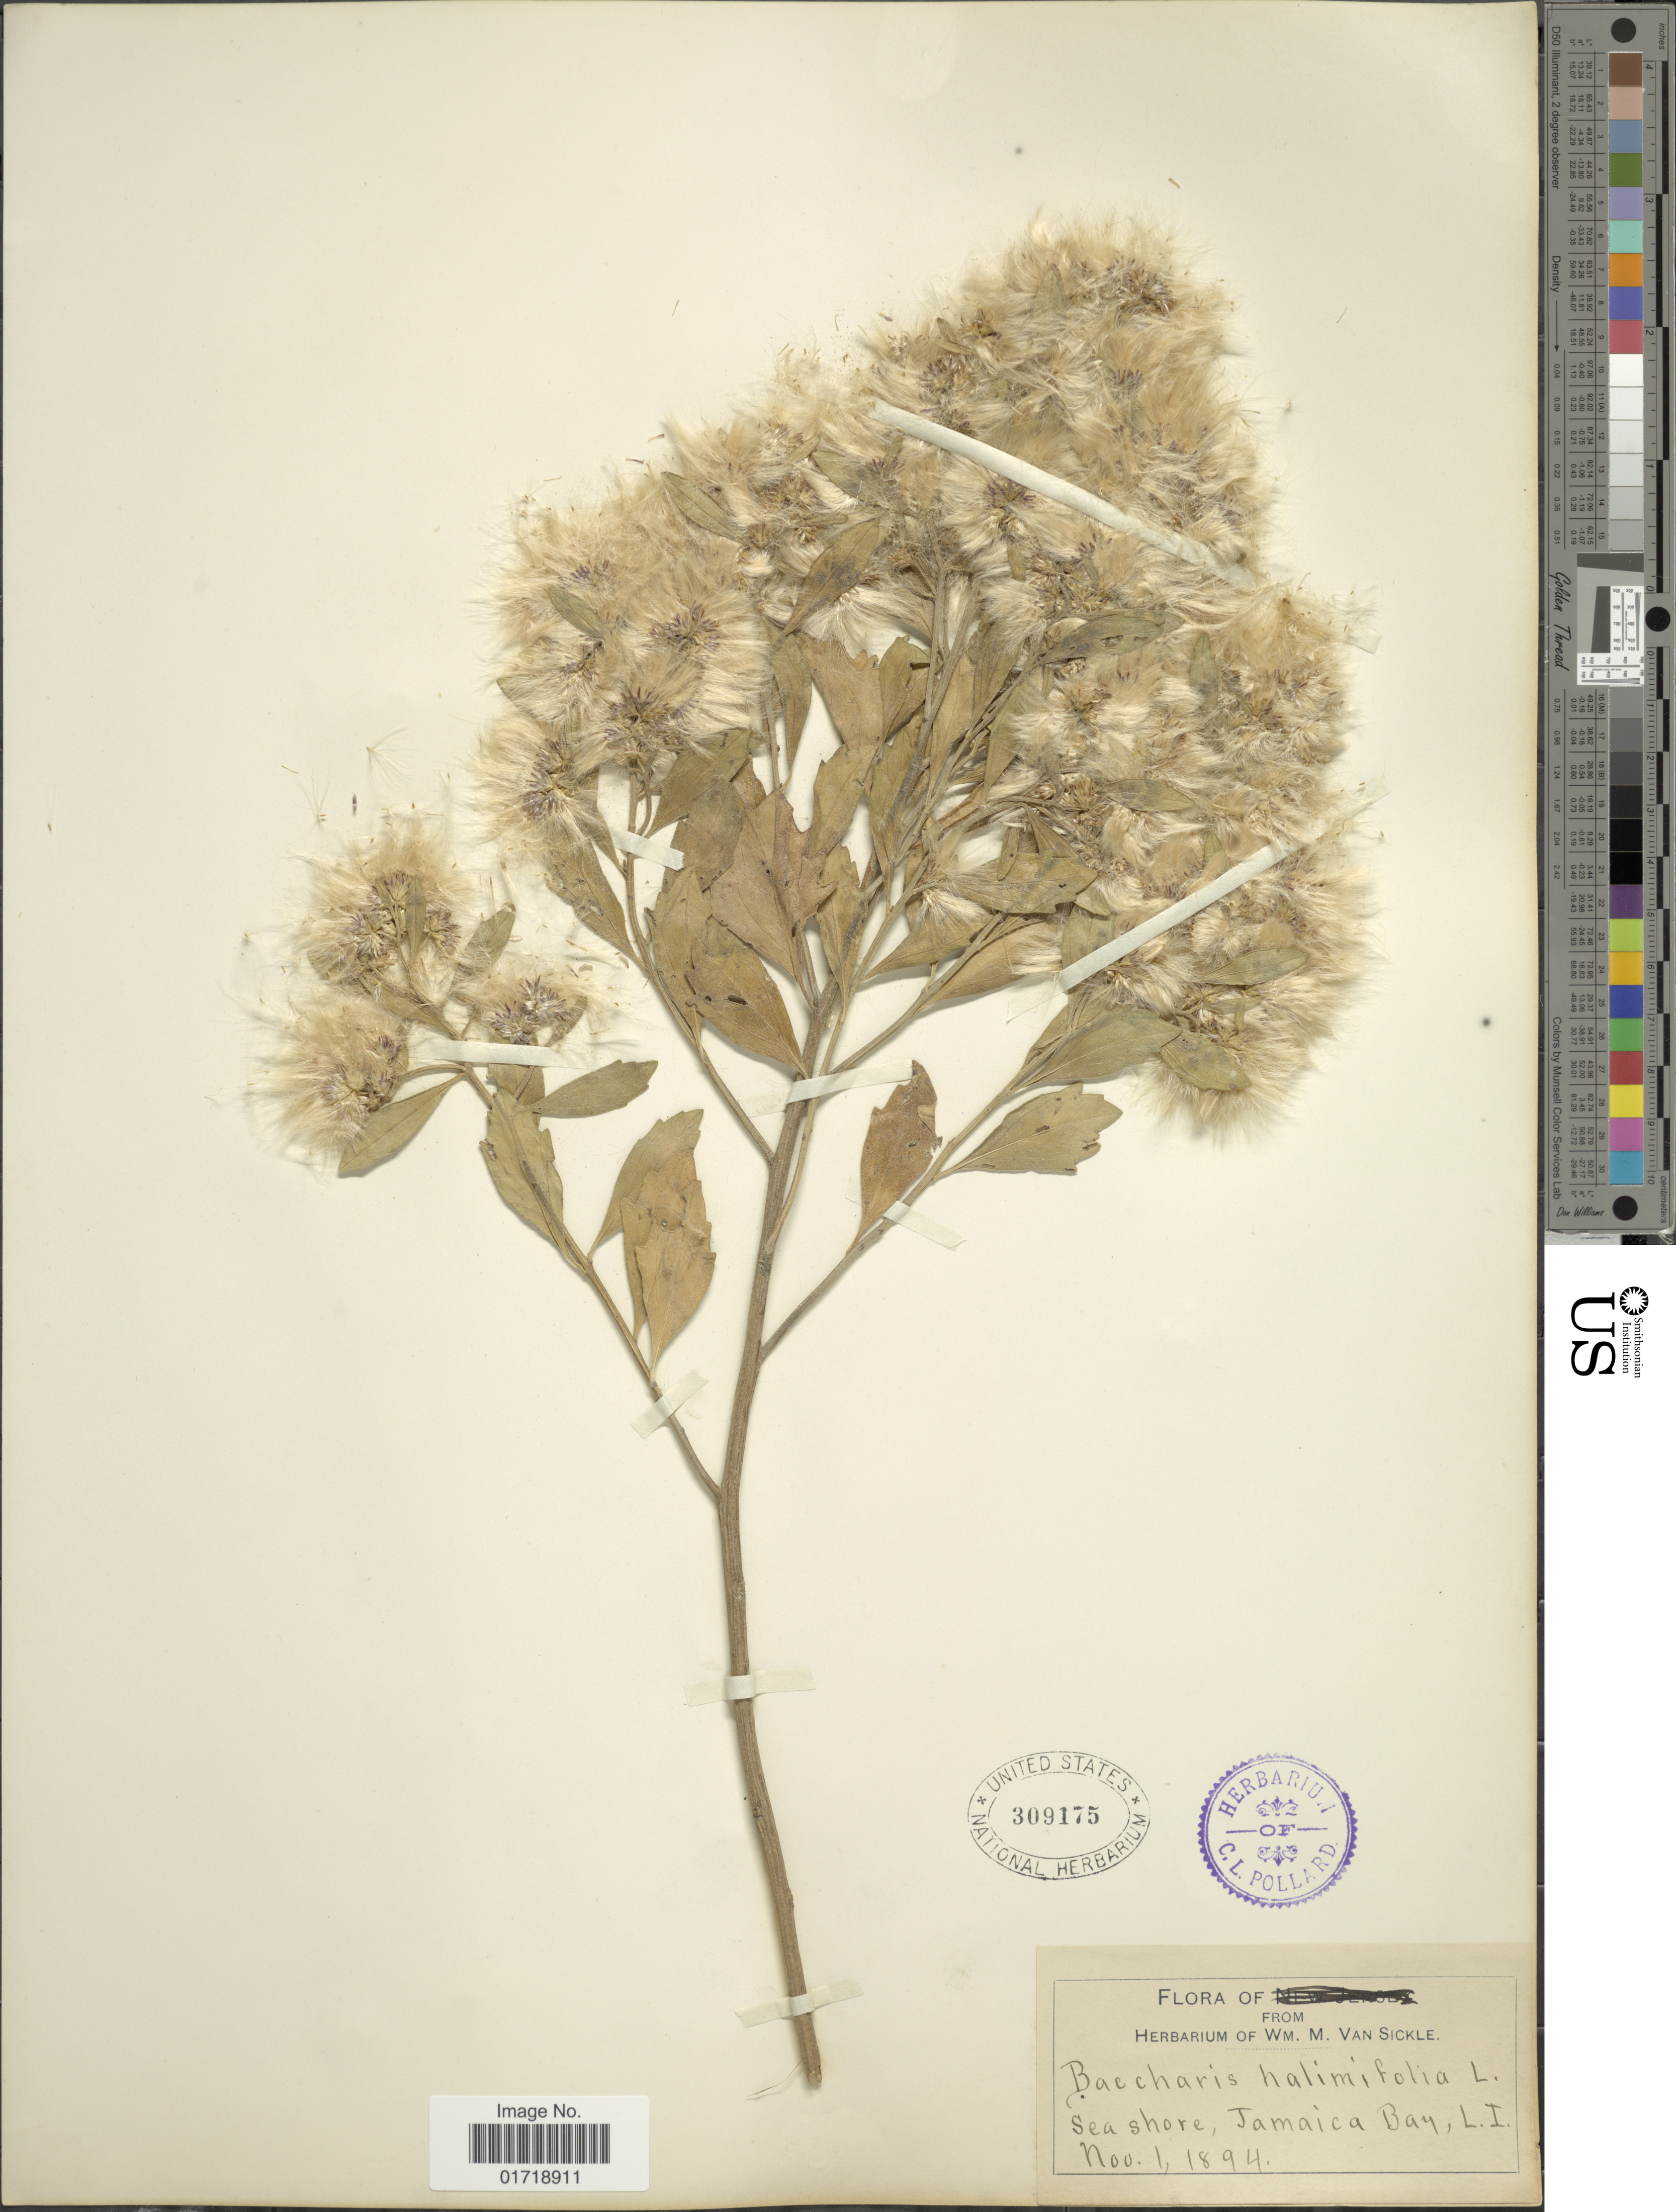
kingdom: Plantae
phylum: Tracheophyta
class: Magnoliopsida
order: Asterales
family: Asteraceae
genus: Baccharis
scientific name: Baccharis halimifolia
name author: L.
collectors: ex herb. Wm. M. Van Sickle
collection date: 1894-11-01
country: United States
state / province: New York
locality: Seashore, Jamaica Bay, L. I.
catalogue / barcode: US 309175